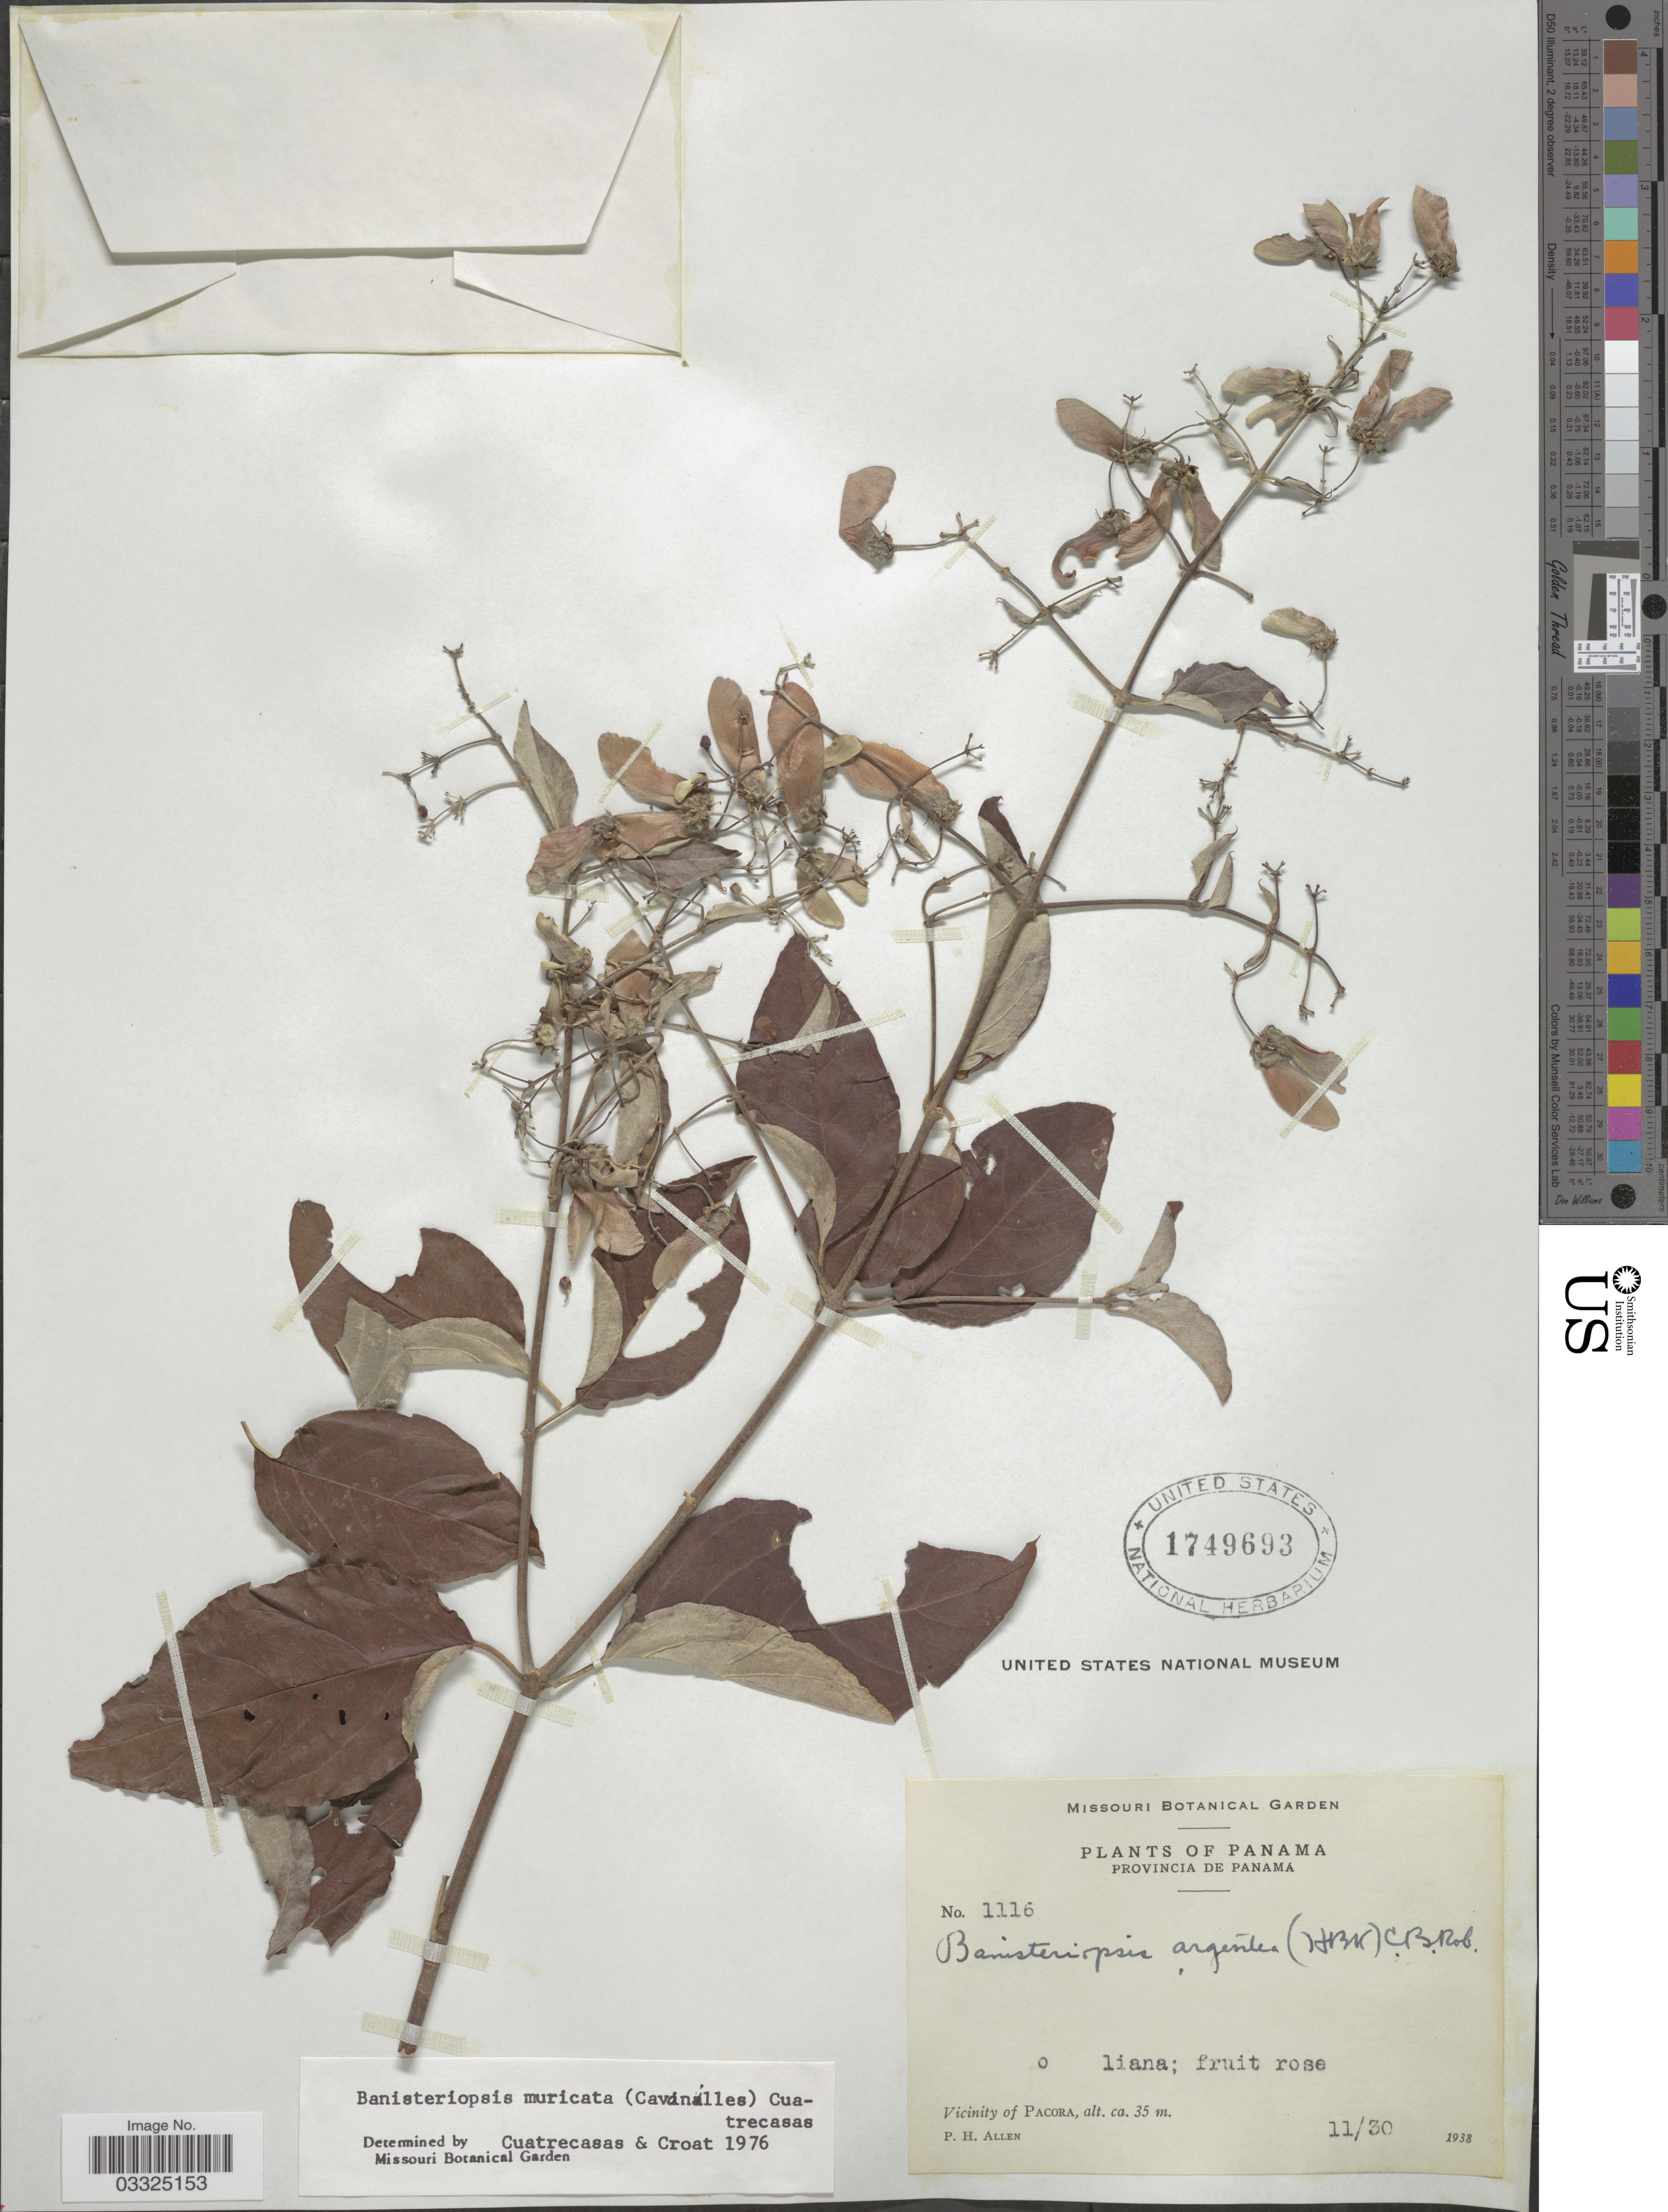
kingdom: Plantae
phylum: Tracheophyta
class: Magnoliopsida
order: Malpighiales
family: Malpighiaceae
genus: Banisteriopsis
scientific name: Banisteriopsis muricata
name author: (Cav.) Cuatrec.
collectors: P. H. Allen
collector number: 1116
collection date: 1938-11-30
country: Panama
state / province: Panamá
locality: Vicinity of Pacora.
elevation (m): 35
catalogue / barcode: US 1749693